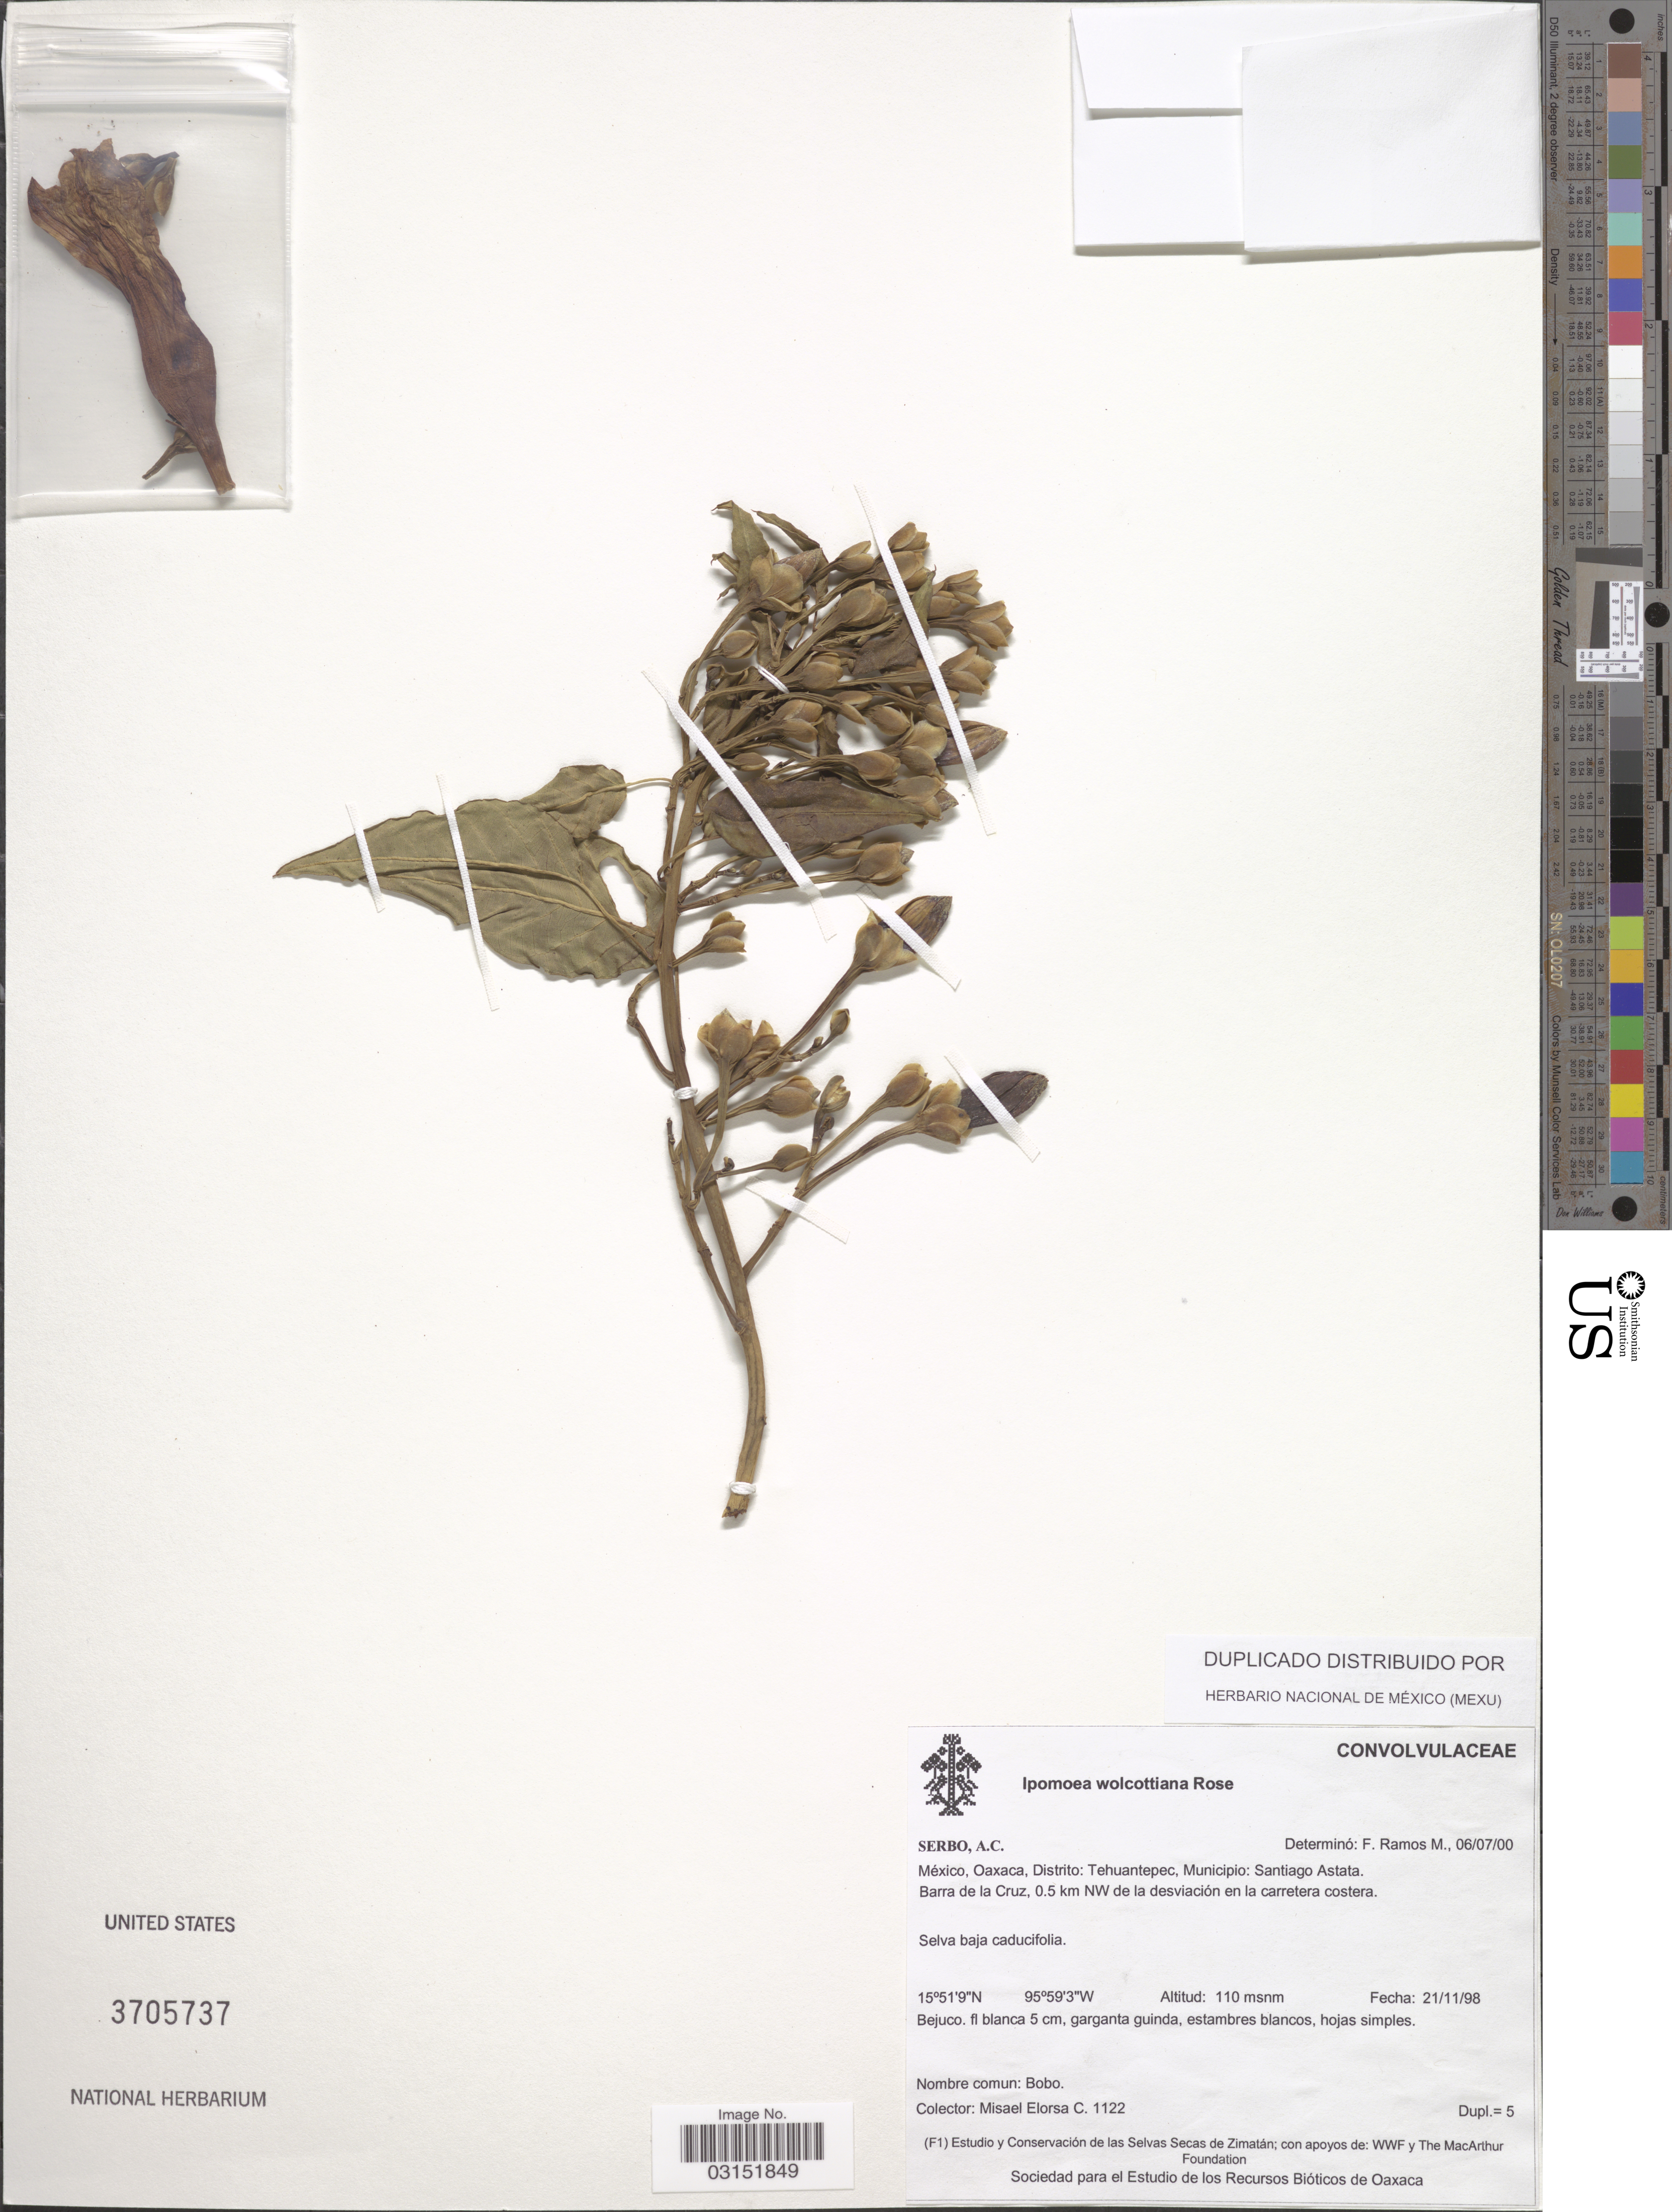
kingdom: Plantae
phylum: Tracheophyta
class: Magnoliopsida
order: Solanales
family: Convolvulaceae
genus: Ipomoea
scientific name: Ipomoea wolcottiana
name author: Rose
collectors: M. Elorsa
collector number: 1122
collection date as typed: Transcribed d/m/y: 21/11/98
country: Mexico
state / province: Oaxaca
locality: Distrito: Tehuantepec, Municipio: Santiago Astata. Barra de la Cruz, 0.5 km NW de la desviación en la carretera costera.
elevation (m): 110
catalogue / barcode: US 3705737